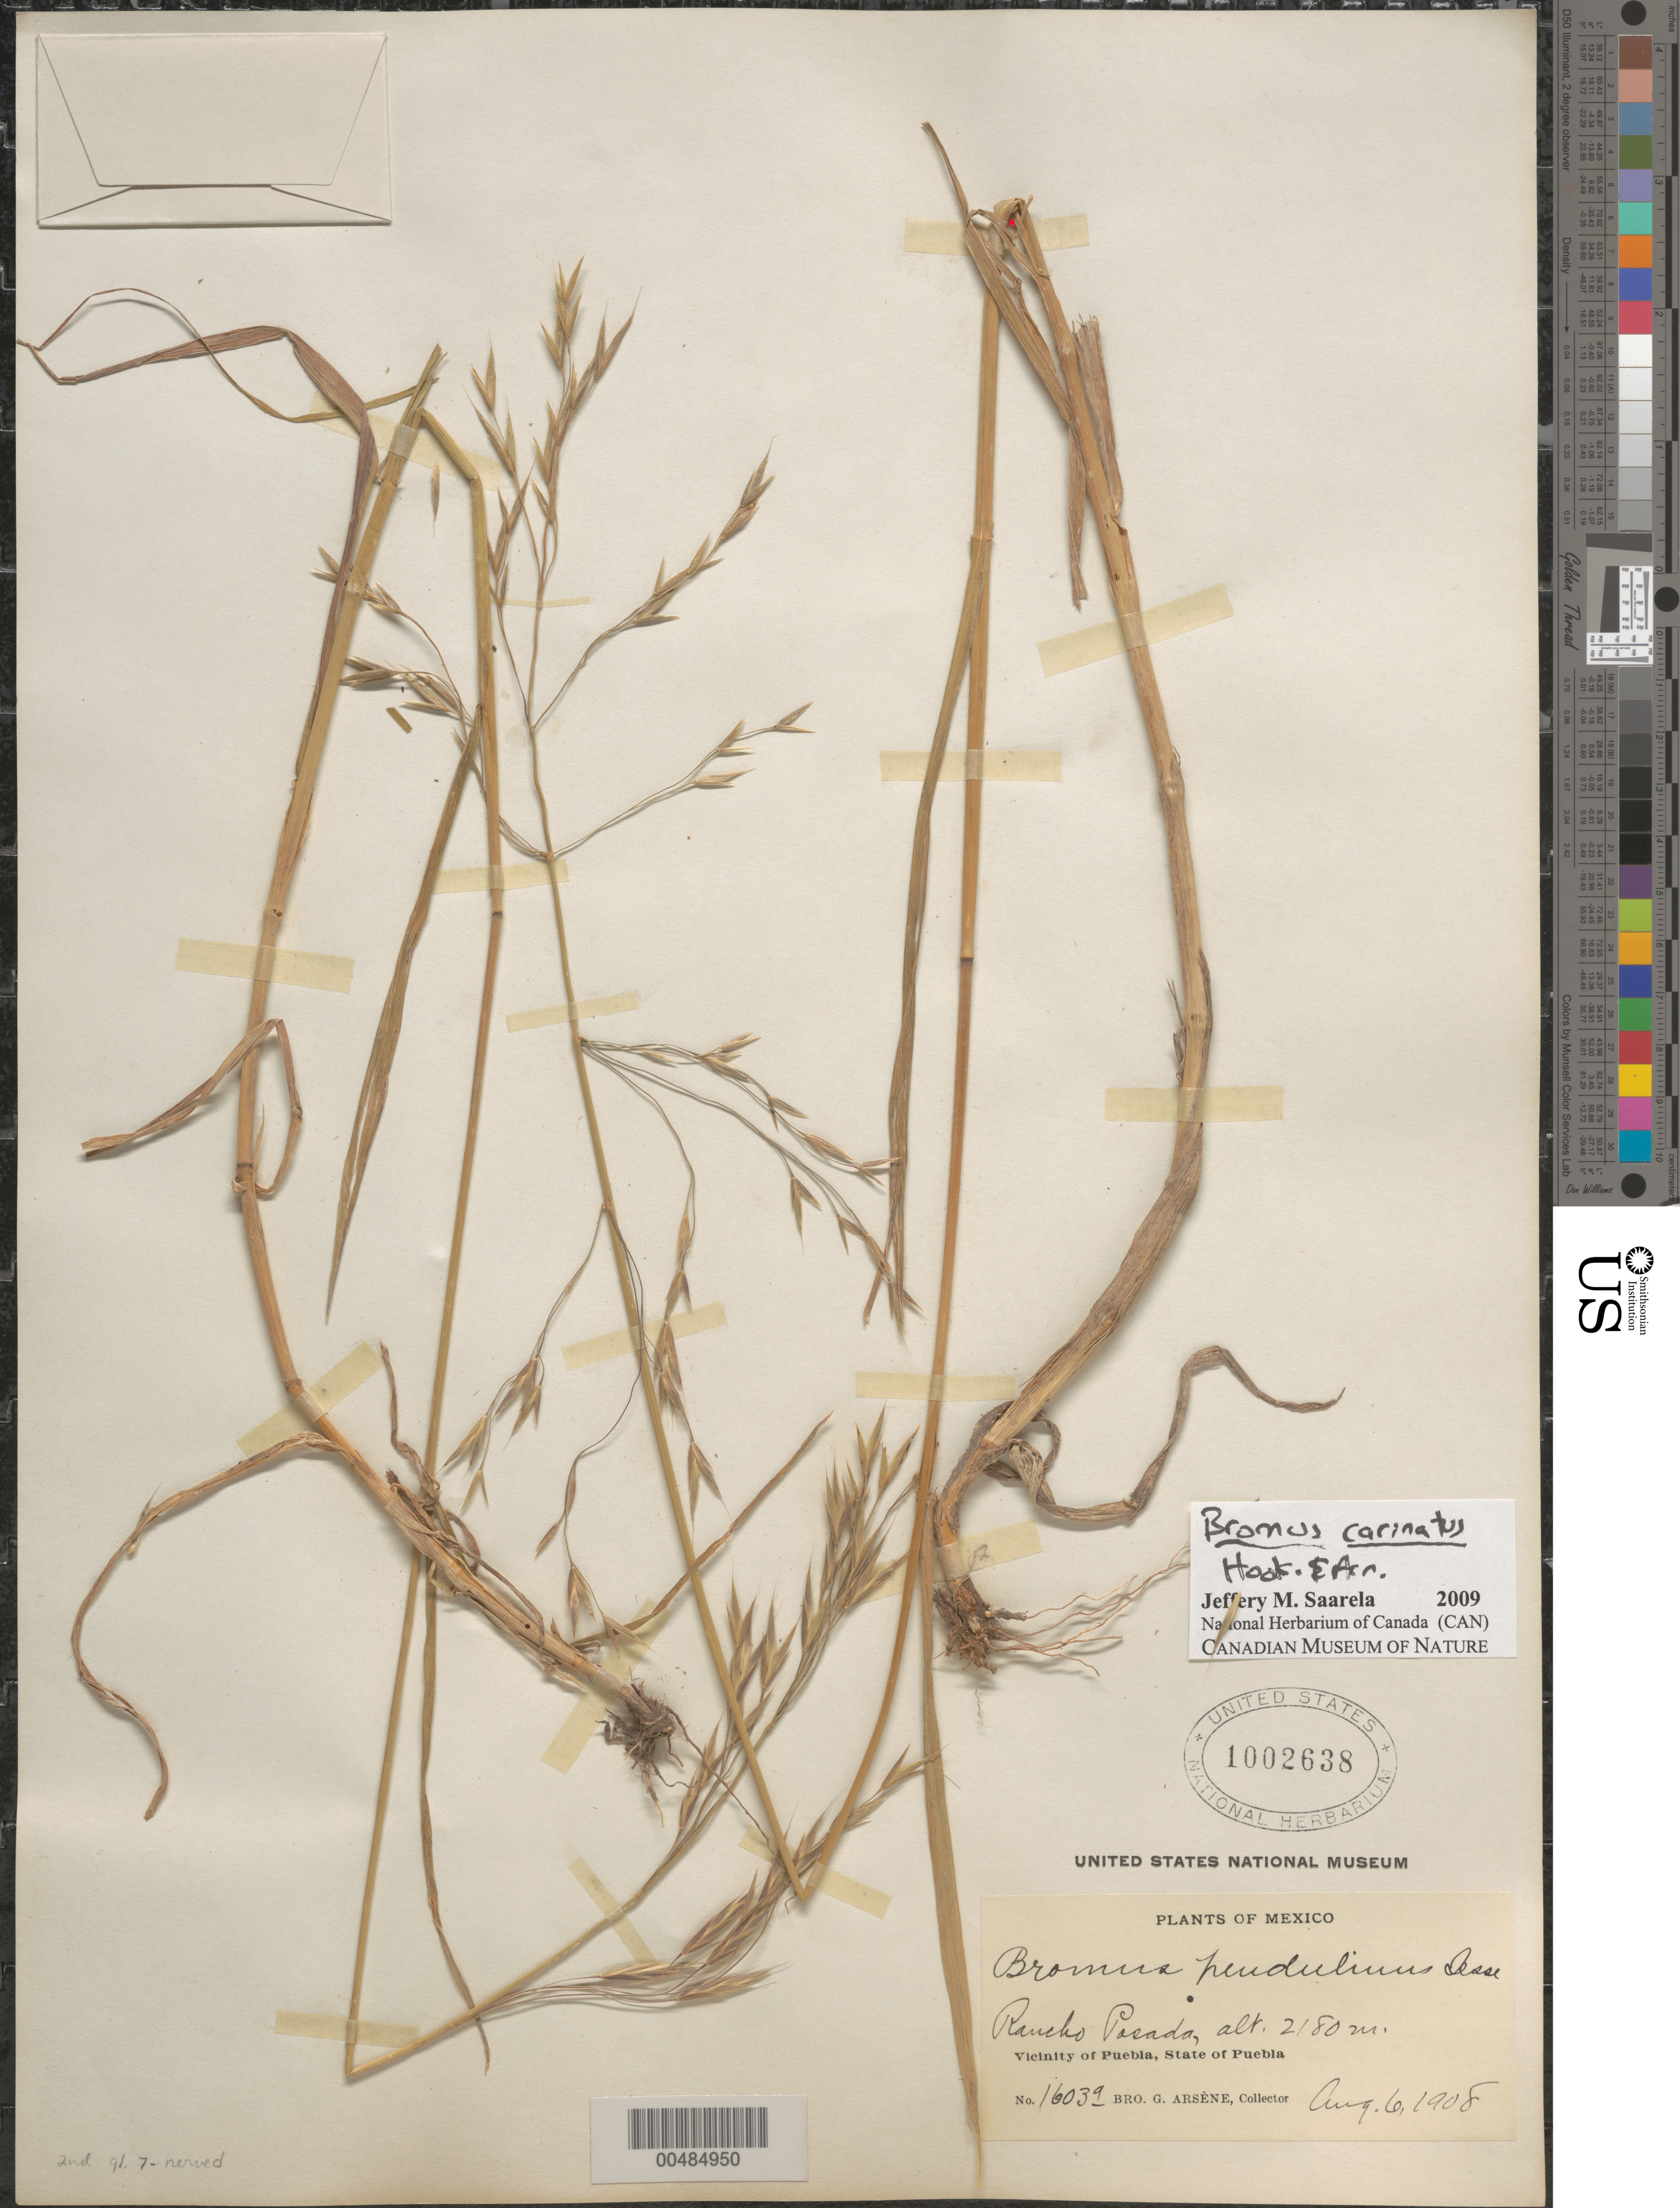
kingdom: Plantae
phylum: Tracheophyta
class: Liliopsida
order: Poales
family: Poaceae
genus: Bromus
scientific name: Bromus carinatus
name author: Hook. & Arn.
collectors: Bro. G. Arsène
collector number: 1603a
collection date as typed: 6 Aug 1908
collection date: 1908-08-06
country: Mexico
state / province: Puebla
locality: Rancho Posada, vicinity of Puebla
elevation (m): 2180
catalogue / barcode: US 1002638